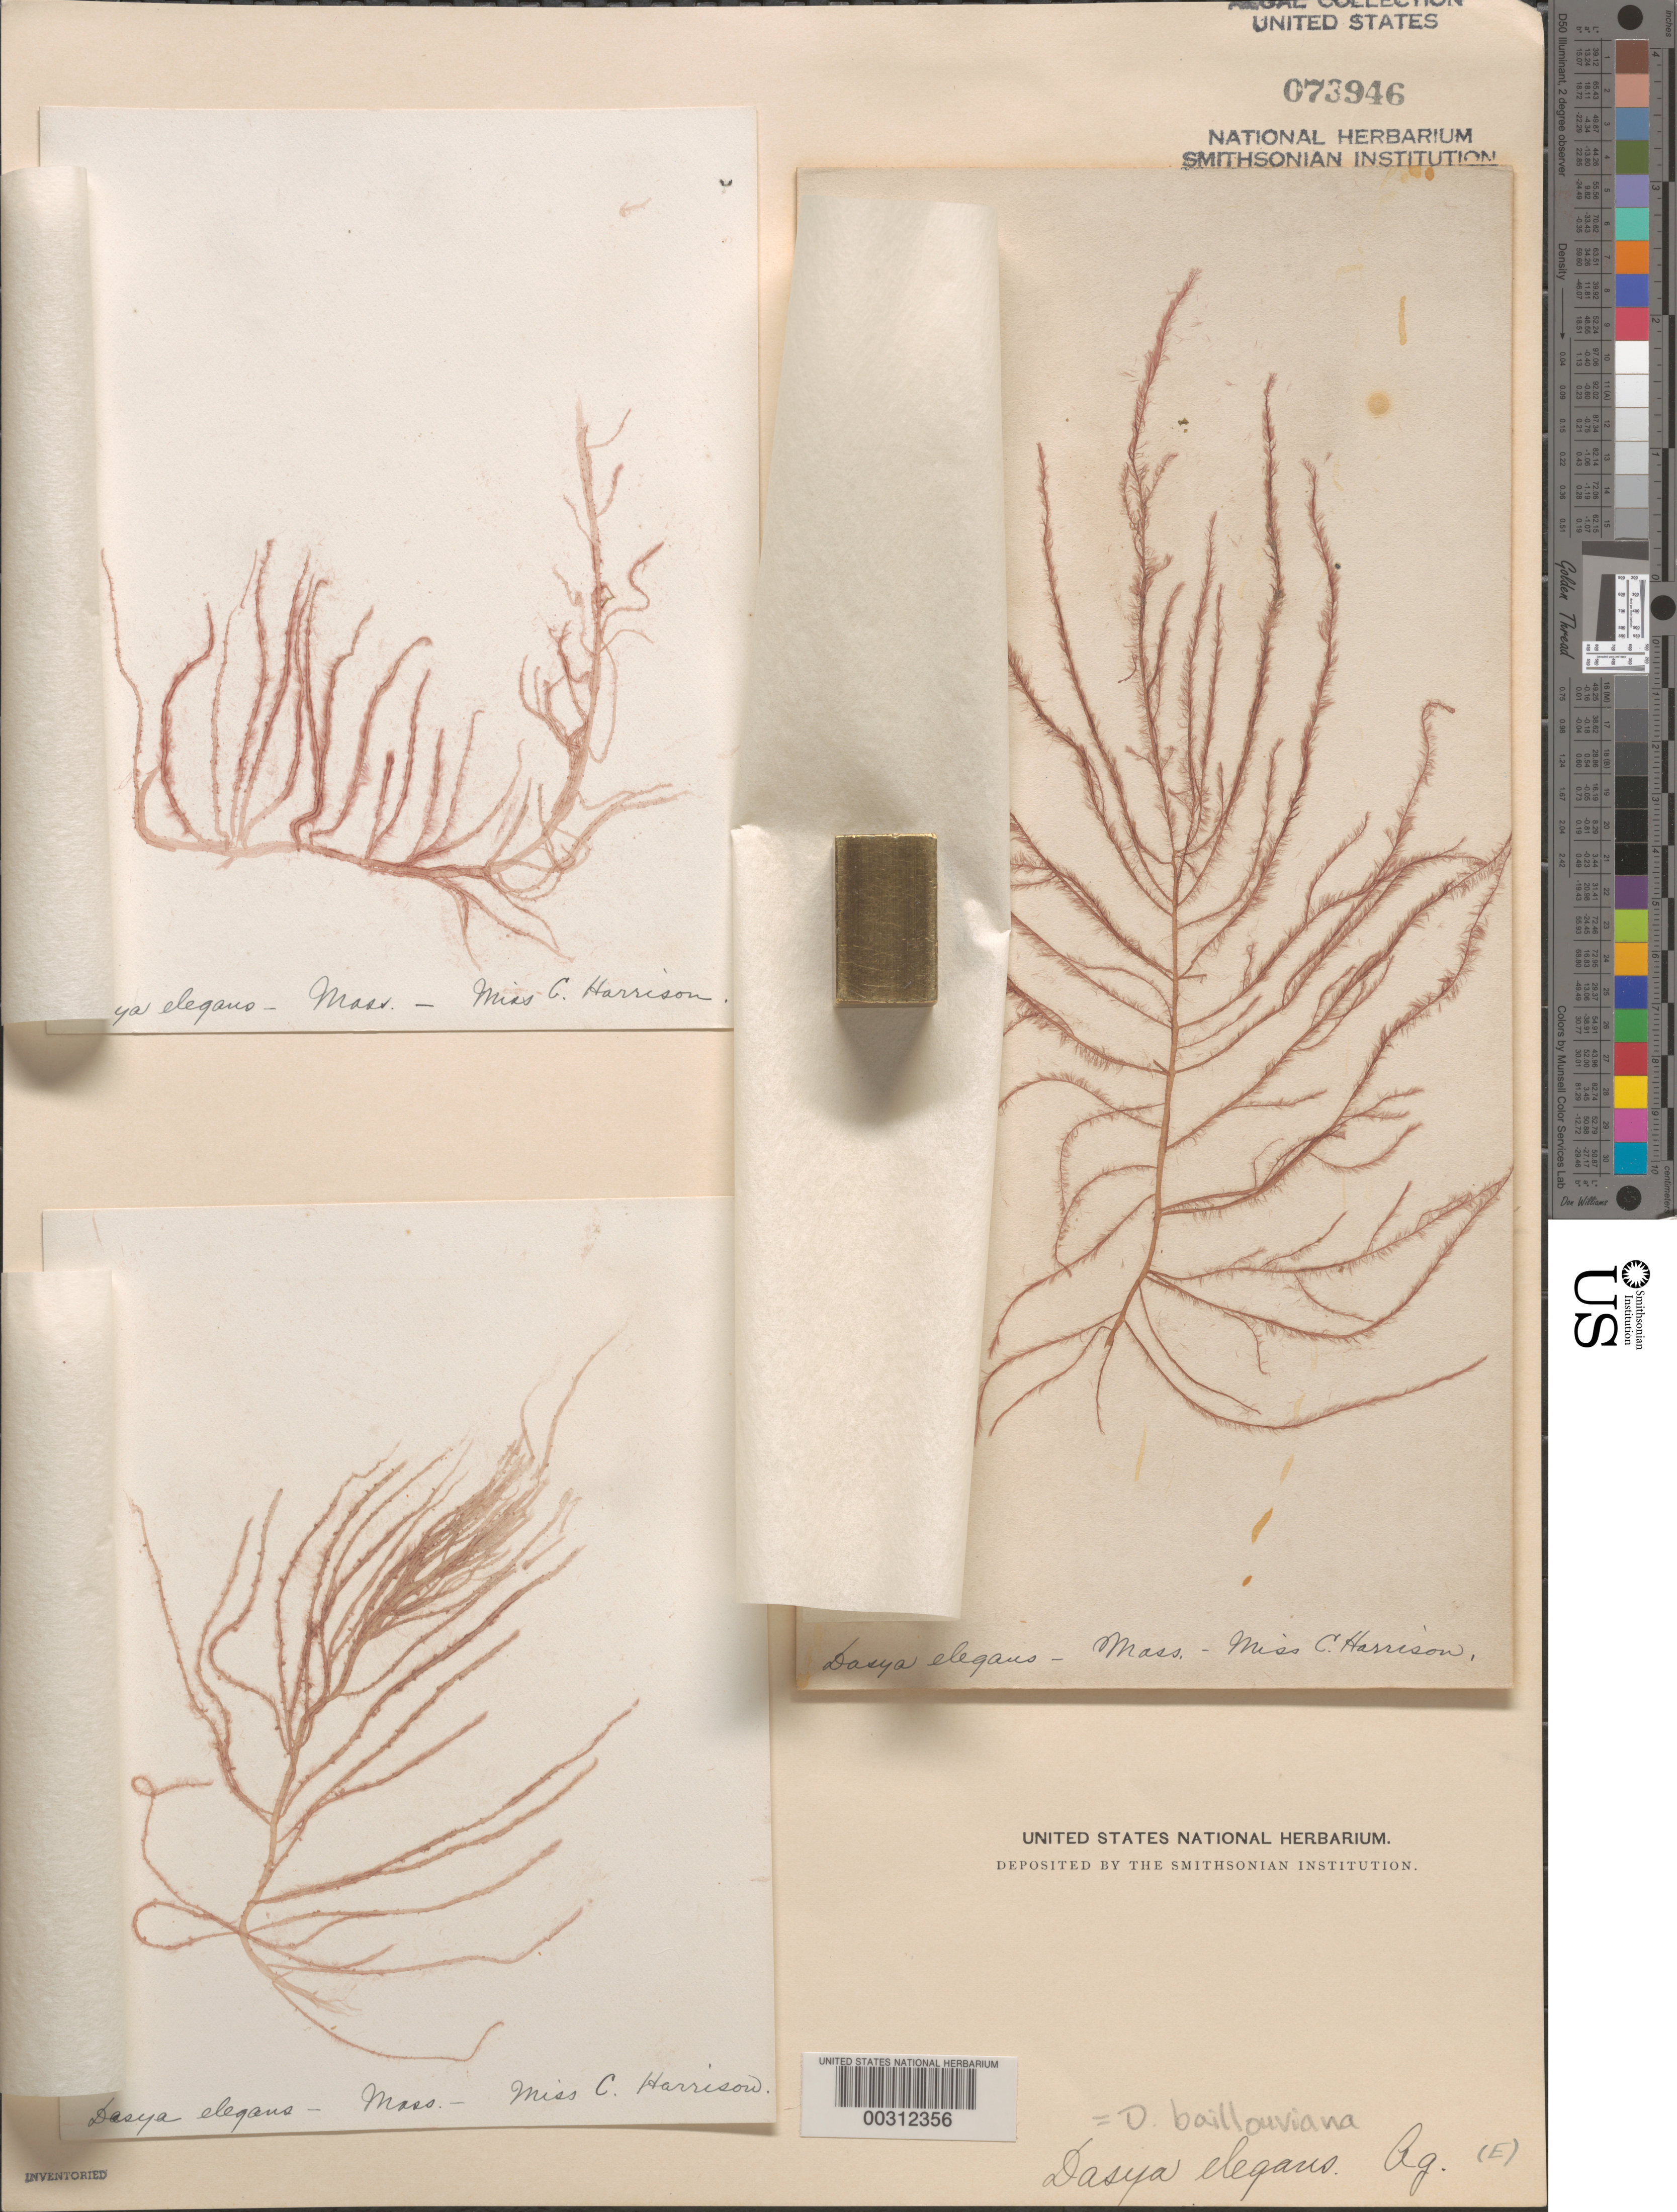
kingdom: Plantae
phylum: Rhodophyta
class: Florideophyceae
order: Ceramiales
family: Dasyaceae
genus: Dasya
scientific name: Dasya pedicellata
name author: (C. Agardh) C. Agardh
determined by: Algae name updating Project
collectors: C. Harrison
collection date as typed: Aug 1888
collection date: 1888-08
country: United States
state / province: Massachusetts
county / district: Dukes County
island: Martha's Vineyard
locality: Edgartown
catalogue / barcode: US 73946